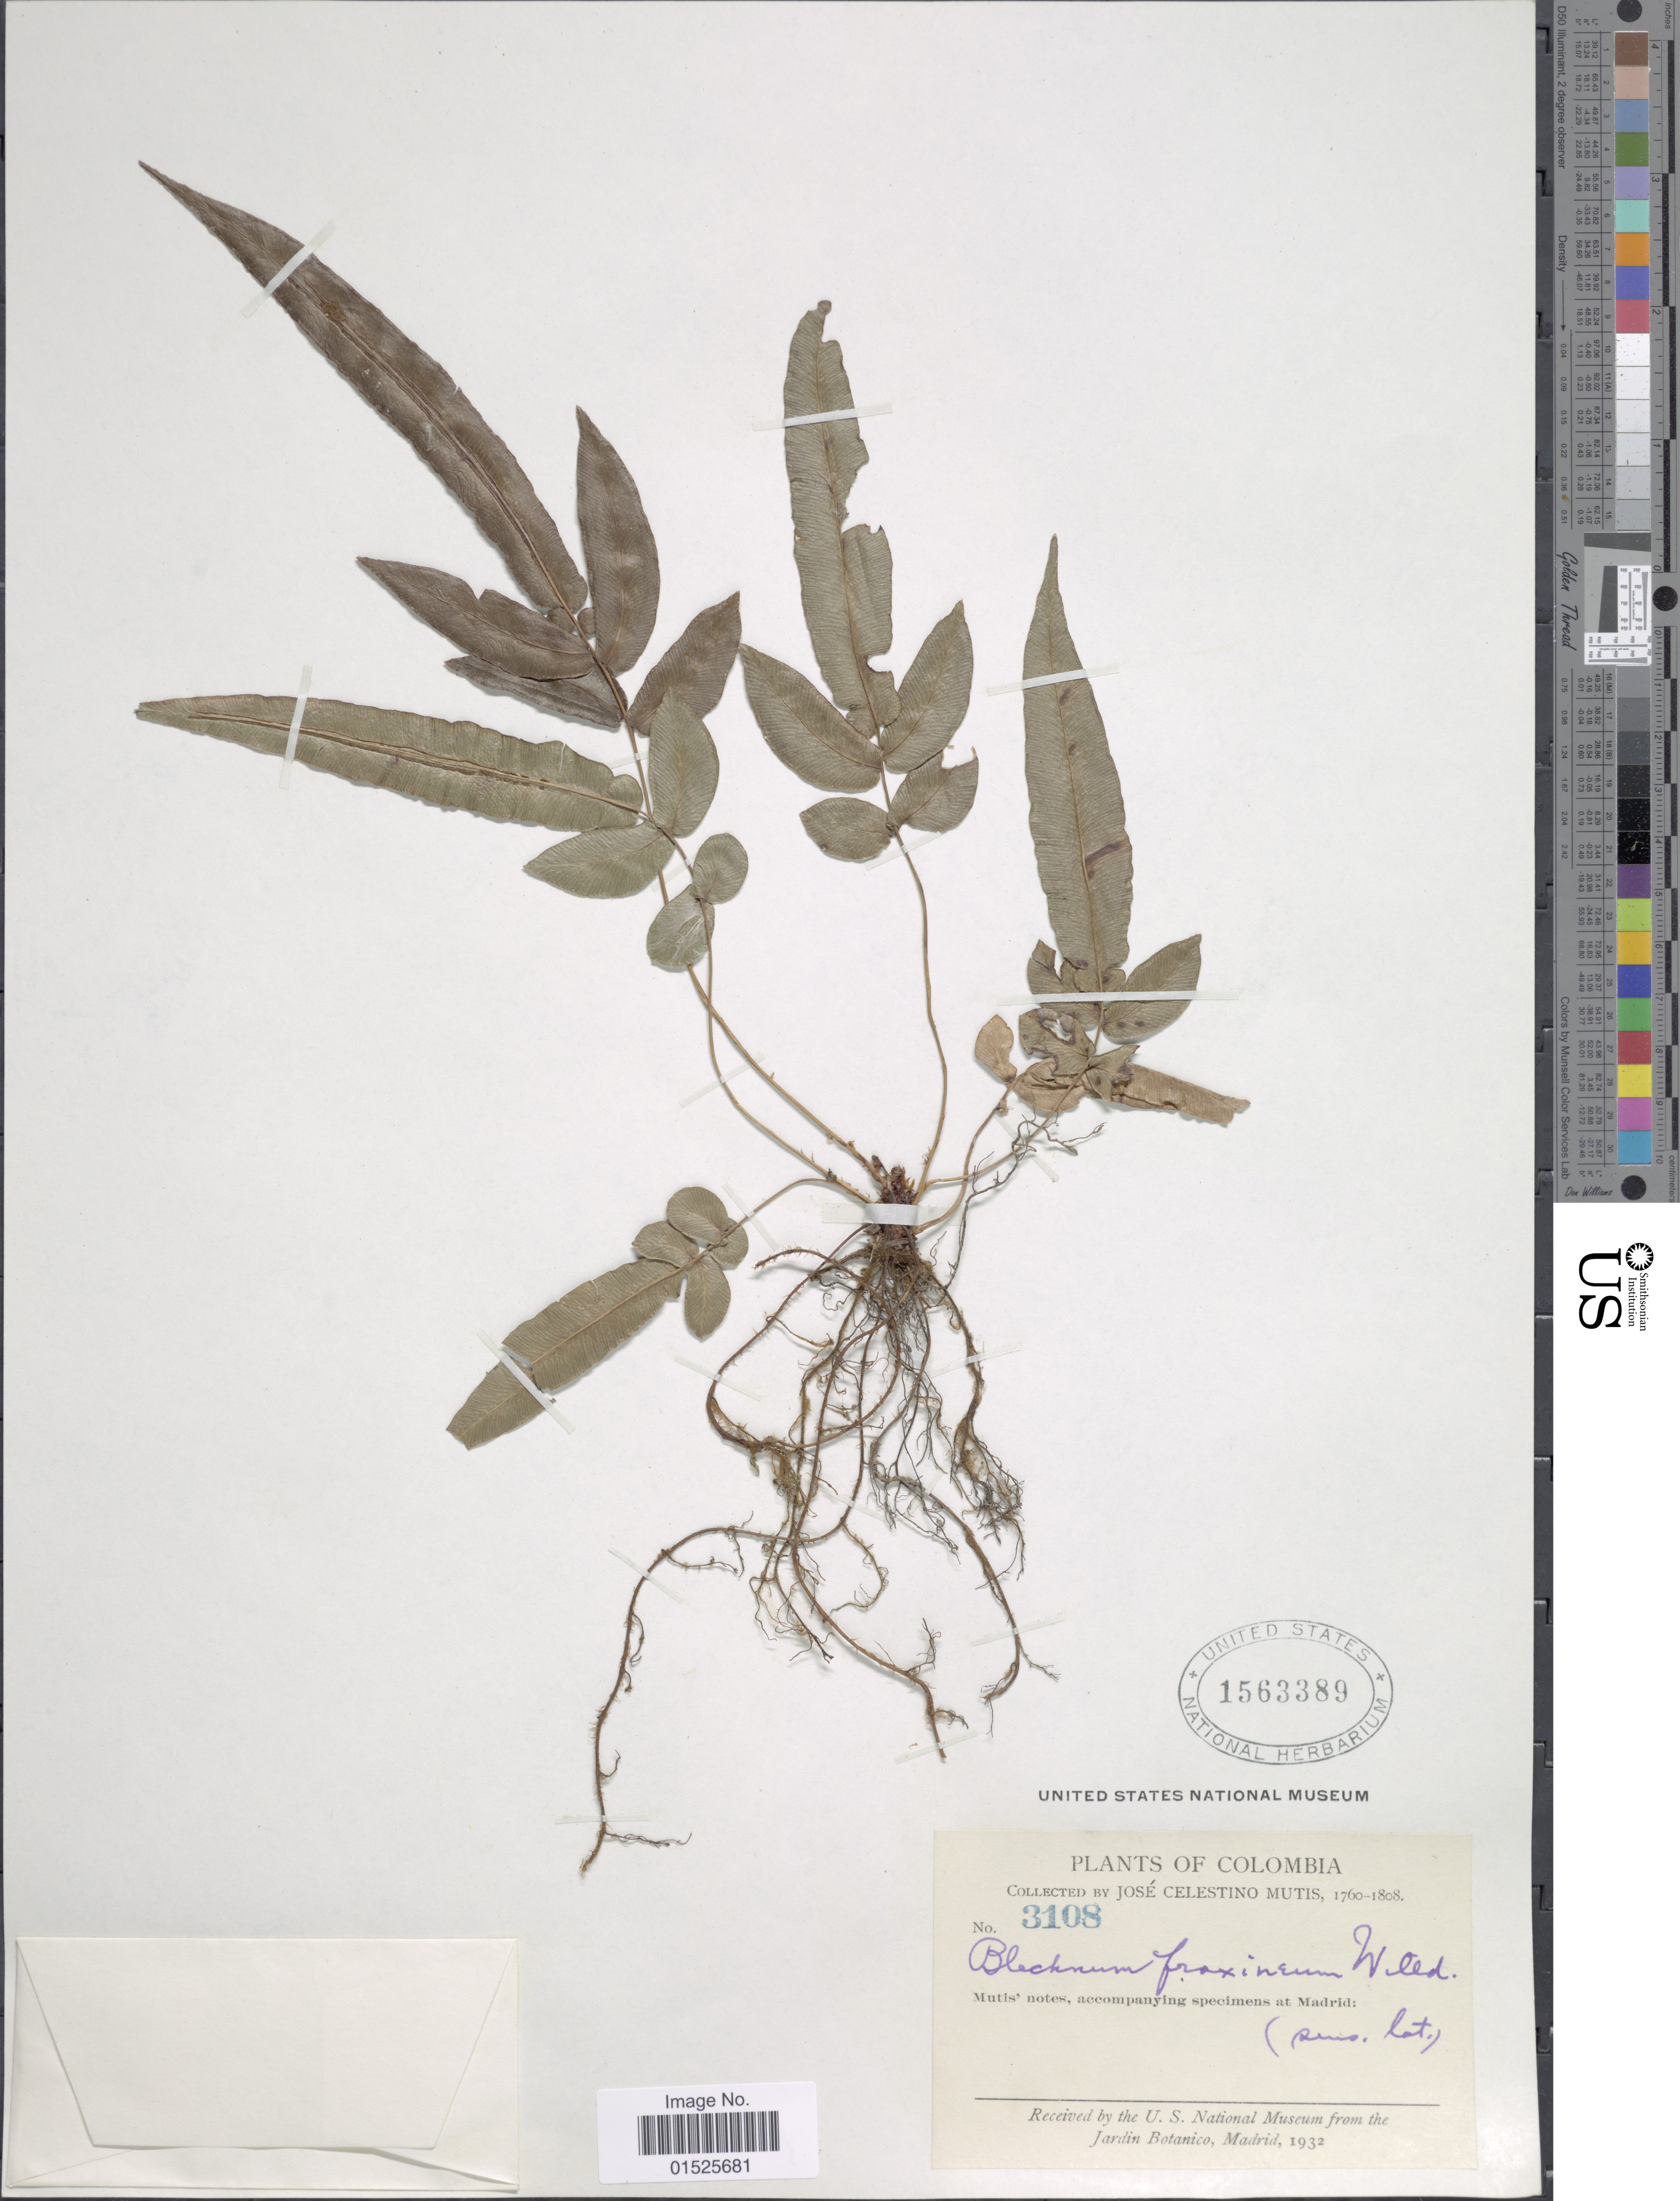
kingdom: Plantae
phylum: Tracheophyta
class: Polypodiopsida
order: Polypodiales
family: Blechnaceae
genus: Blechnum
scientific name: Blechnum gracile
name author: Kaulf.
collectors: J. C. B. Mutis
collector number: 3108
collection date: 1760/1808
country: Colombia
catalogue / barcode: US 1563389